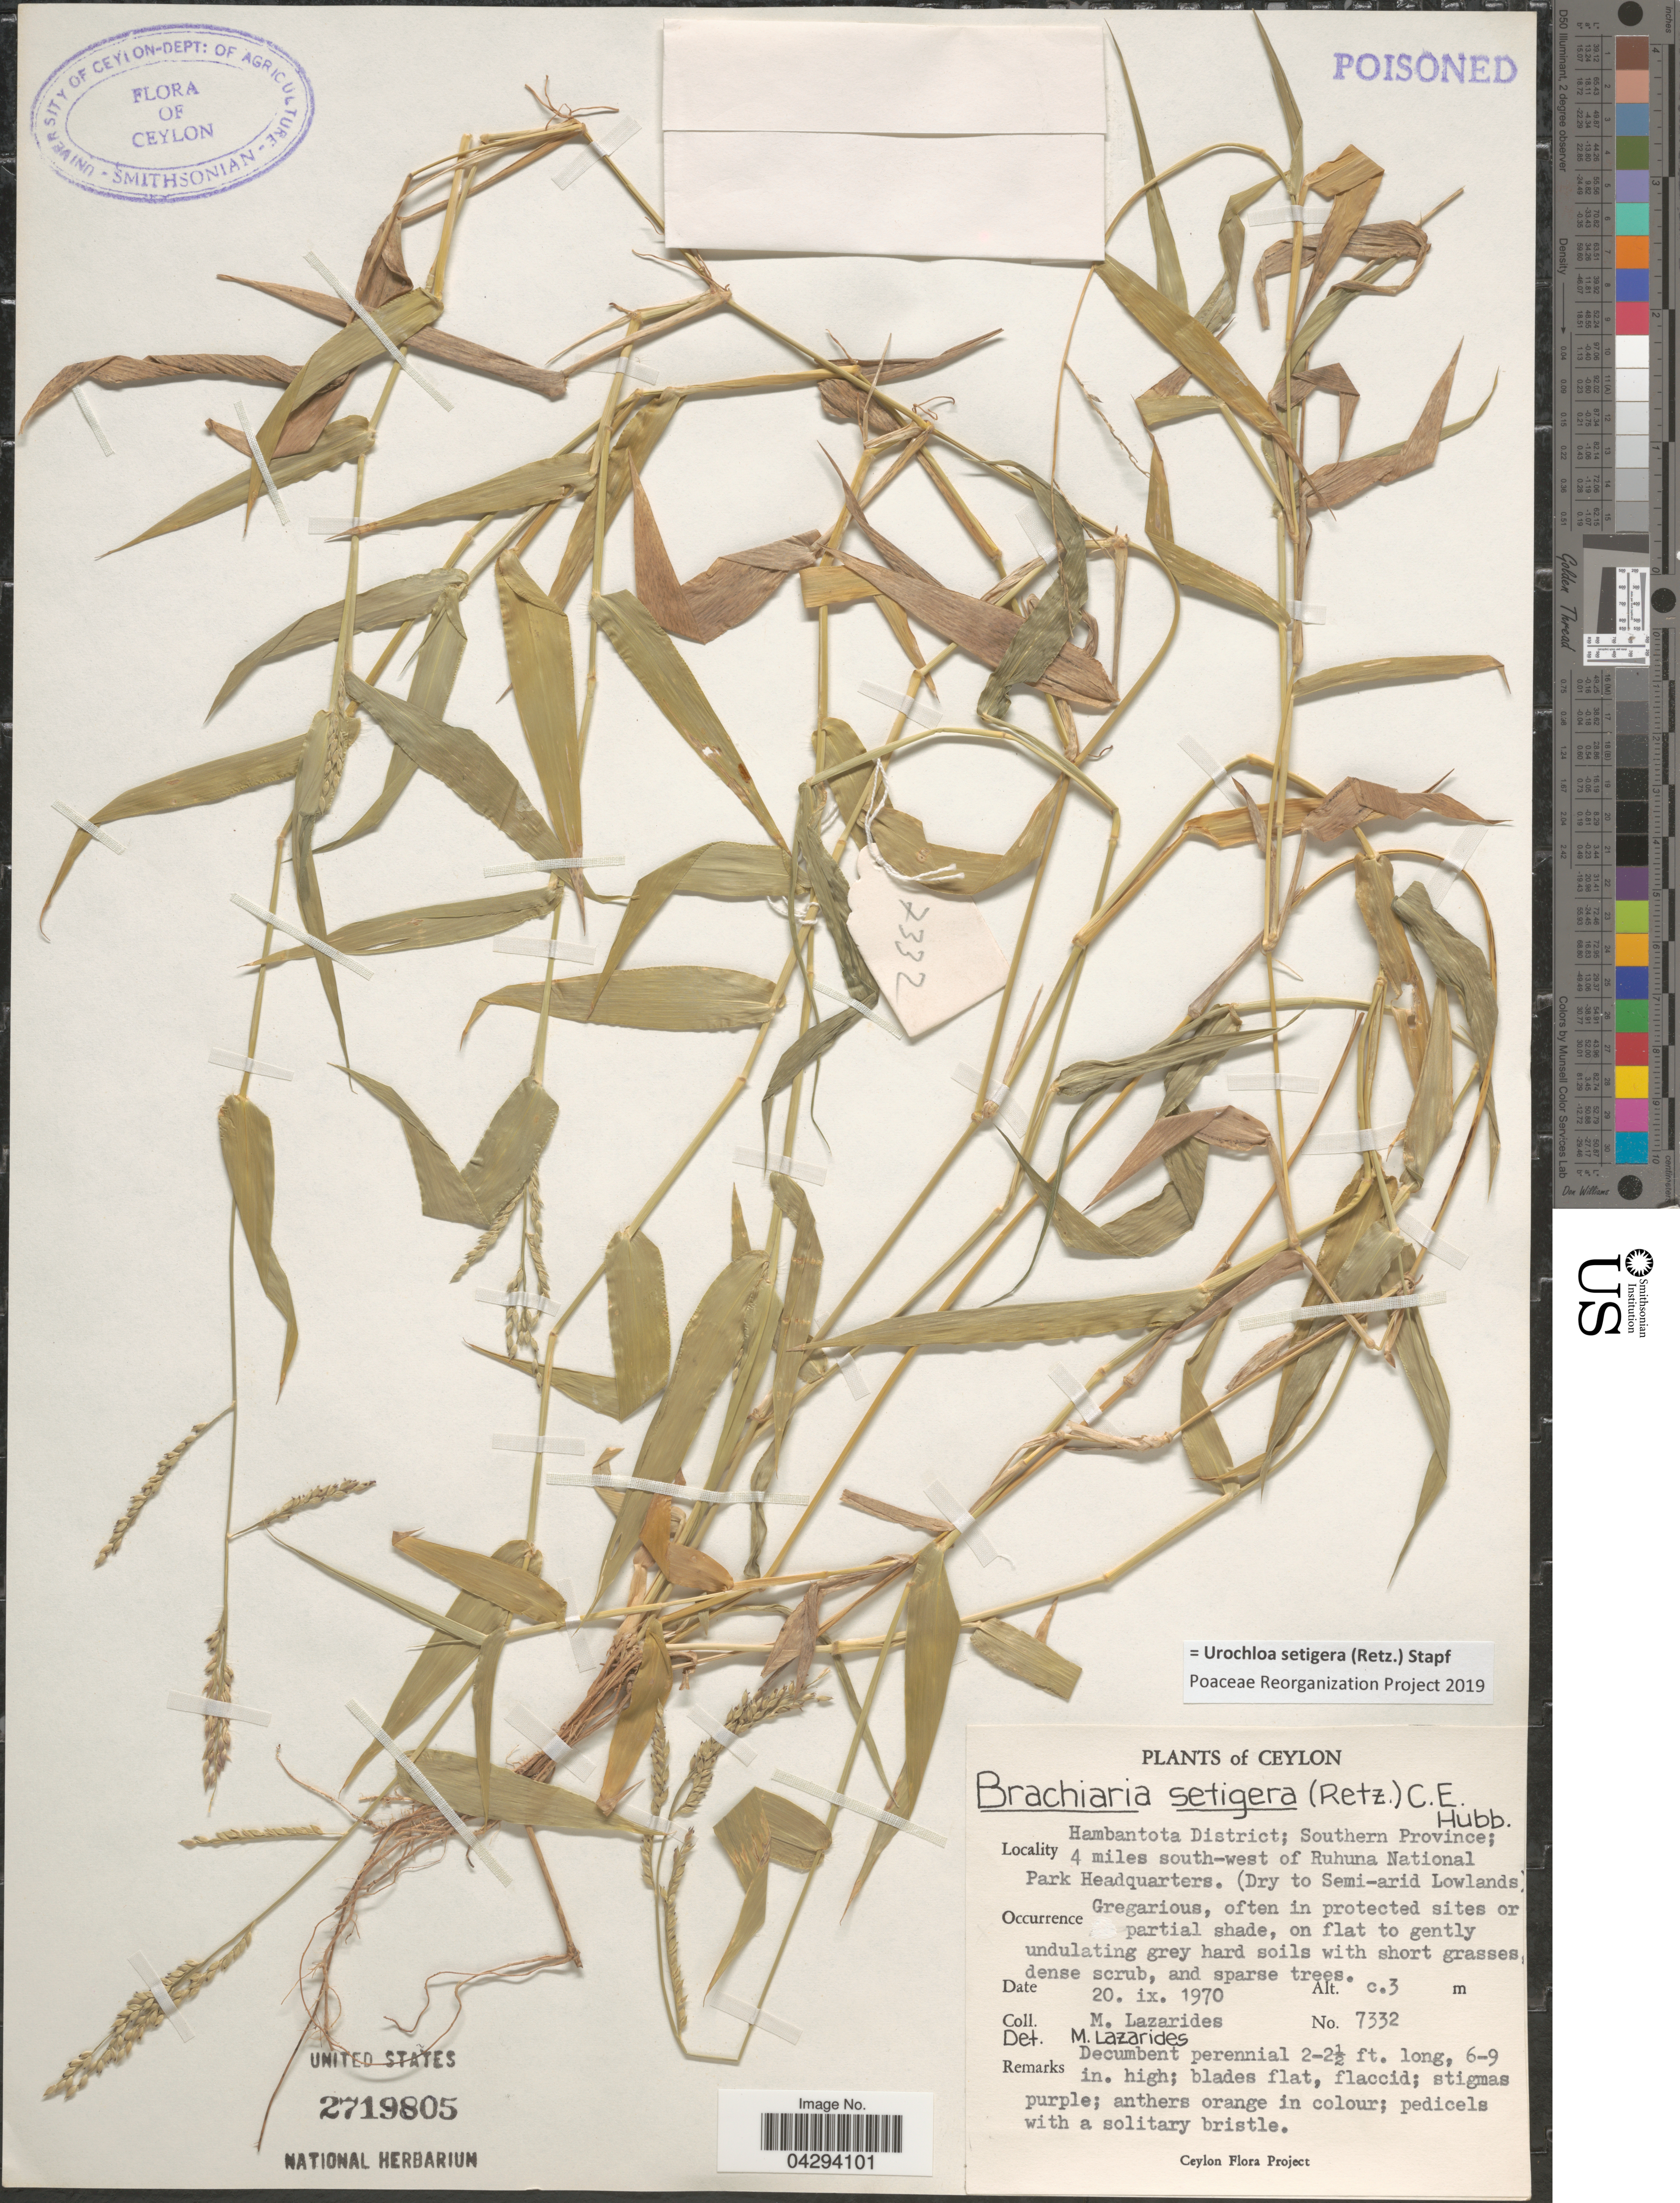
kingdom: Plantae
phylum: Tracheophyta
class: Liliopsida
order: Poales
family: Poaceae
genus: Urochloa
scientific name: Urochloa setigera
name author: (Retz.) Stapf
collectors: M. Lazarides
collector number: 7332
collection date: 1970-09-20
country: Sri Lanka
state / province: Southern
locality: Ceylon. Hambantota District; 4 miles south-west of Ruhuna National Park Headquarters.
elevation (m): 3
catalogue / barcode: US 2719805